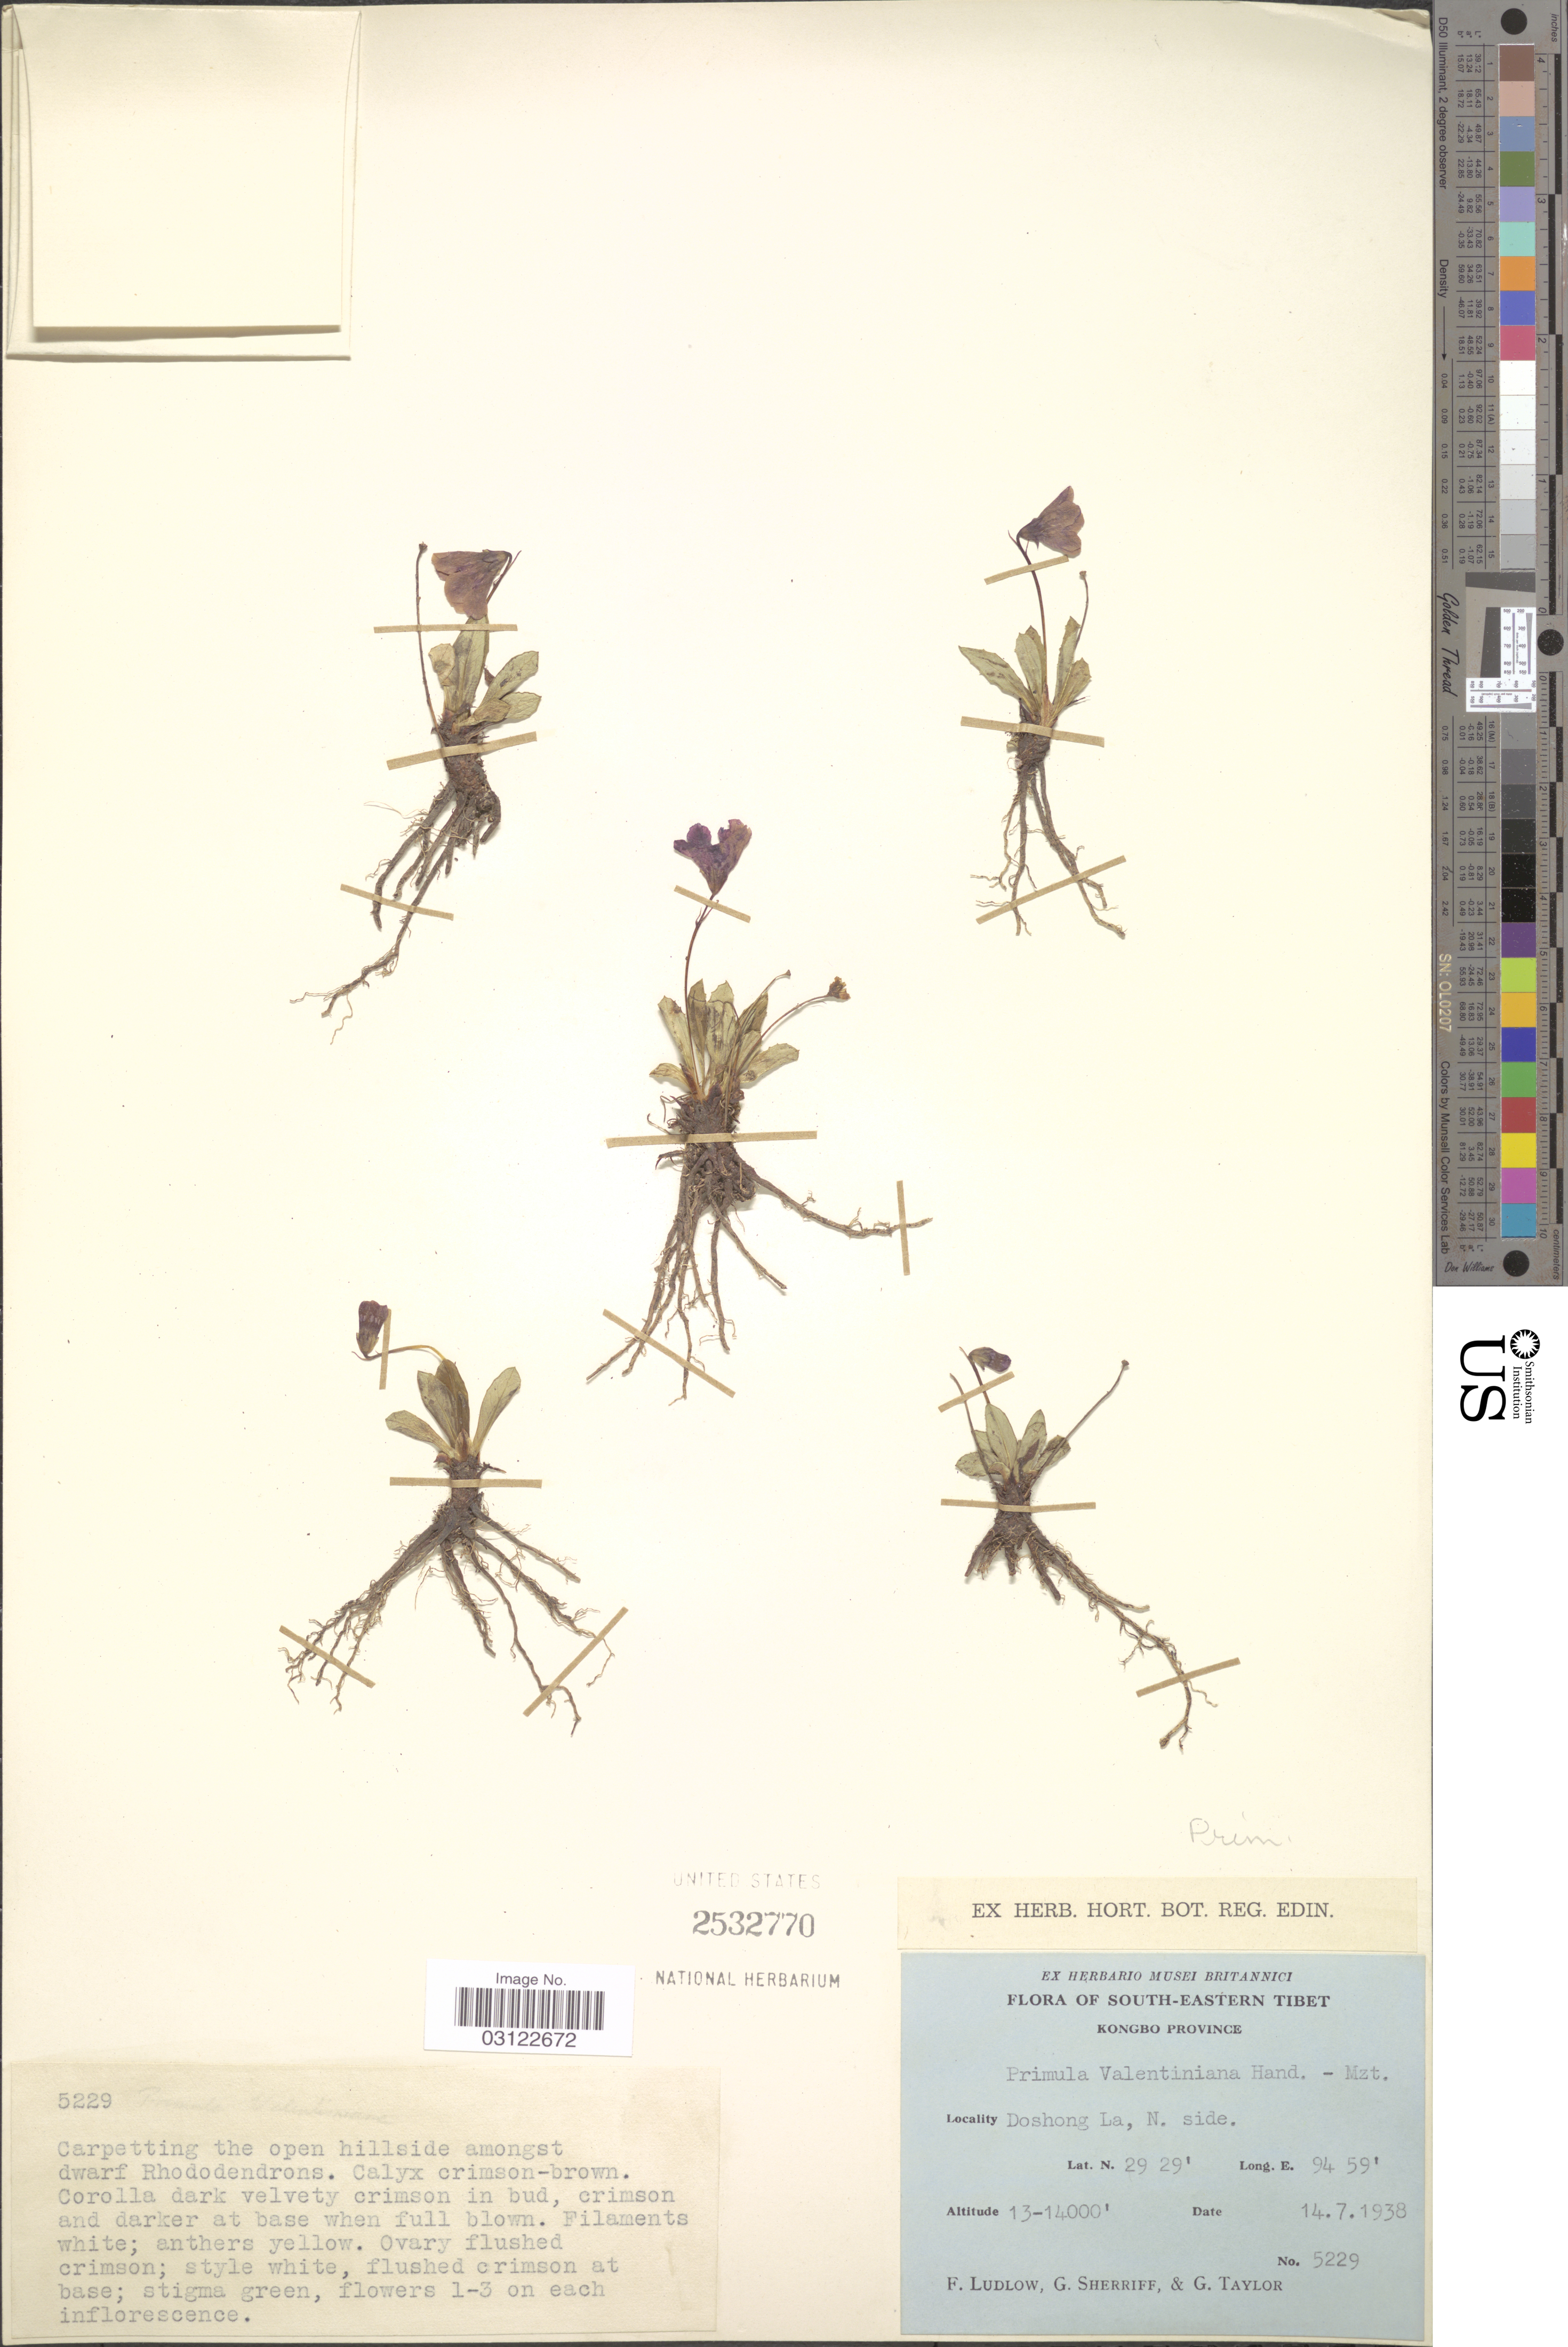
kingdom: Plantae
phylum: Tracheophyta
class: Magnoliopsida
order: Ericales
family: Primulaceae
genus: Primula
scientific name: Primula valentiniana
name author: Hand.-Mazz.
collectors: F. Ludlow, G. Sherriff & G. Taylor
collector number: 5229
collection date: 1938-07-14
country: China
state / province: Xizang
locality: South-Eastern Tibet. Kongbo Province. Doshong La, N. side.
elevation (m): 3962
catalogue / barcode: US 2532770